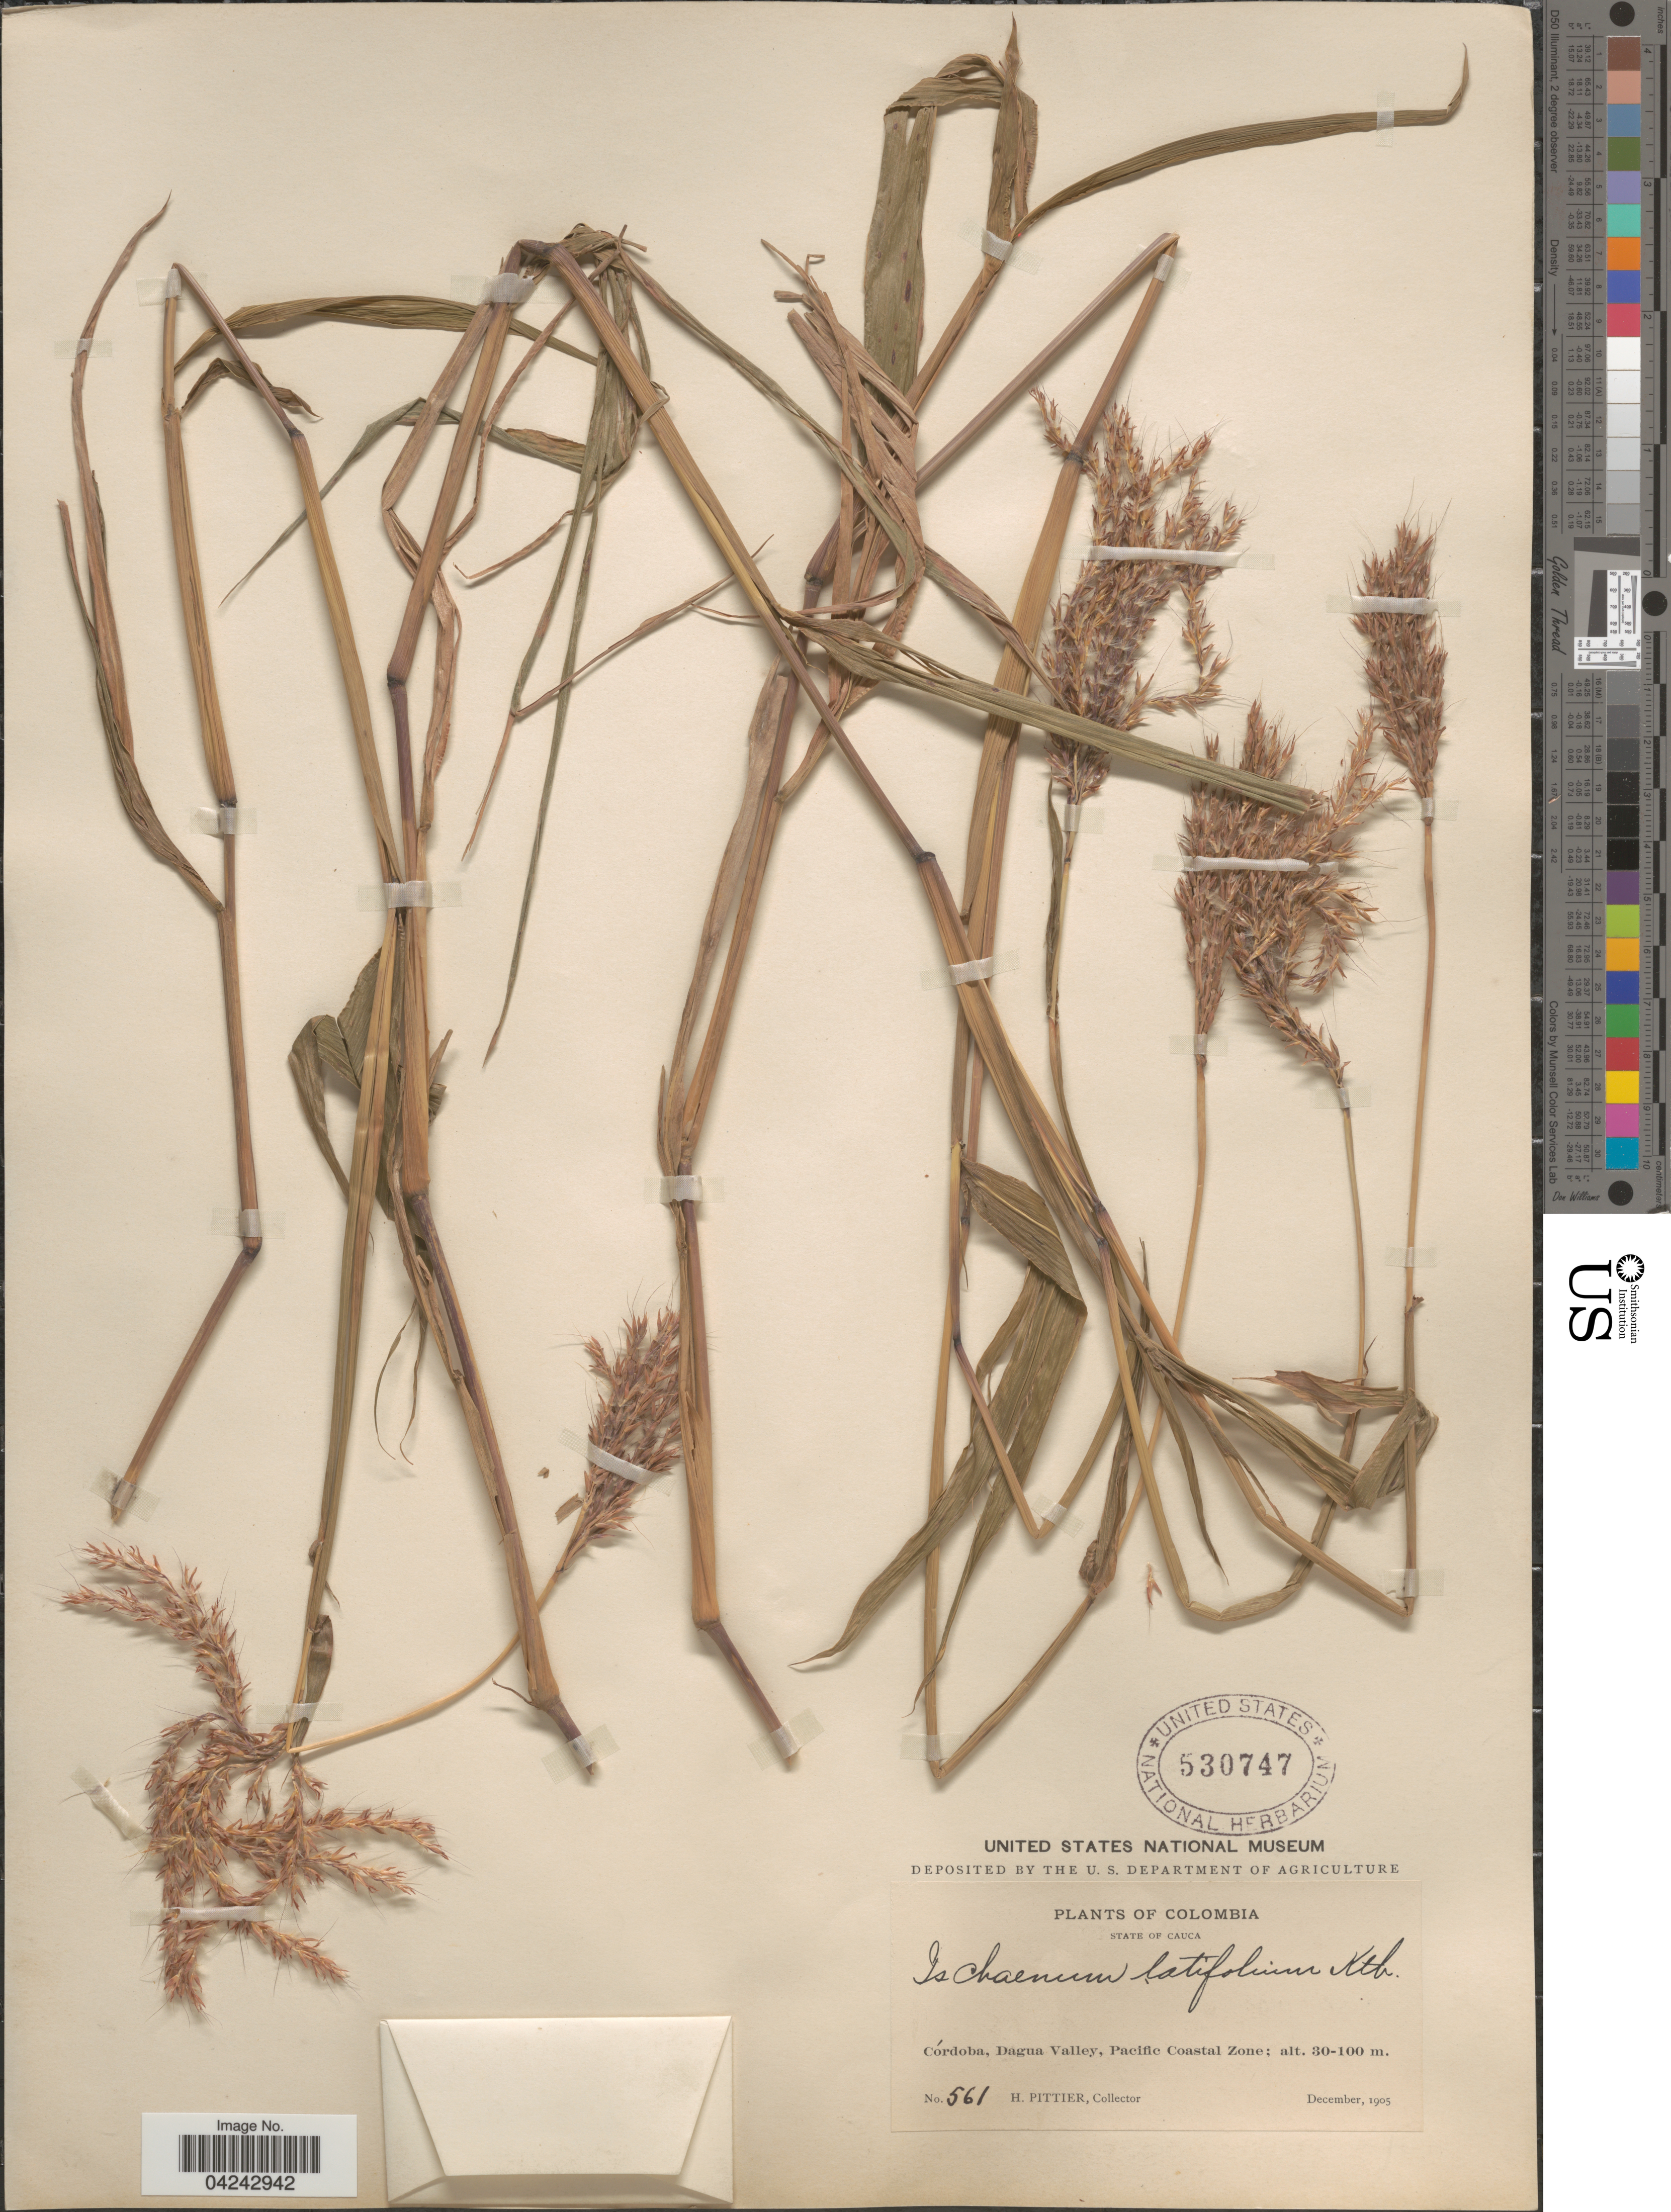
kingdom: Plantae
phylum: Tracheophyta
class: Liliopsida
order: Poales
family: Poaceae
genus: Ischaemum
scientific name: Ischaemum latifolium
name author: (Spreng.) Kunth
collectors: H. F. Pittier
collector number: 561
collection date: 1905-12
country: Colombia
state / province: Cauca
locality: Córdoba, Dagua Valley, Pacific Coastal Zone.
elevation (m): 30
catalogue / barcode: US 530747